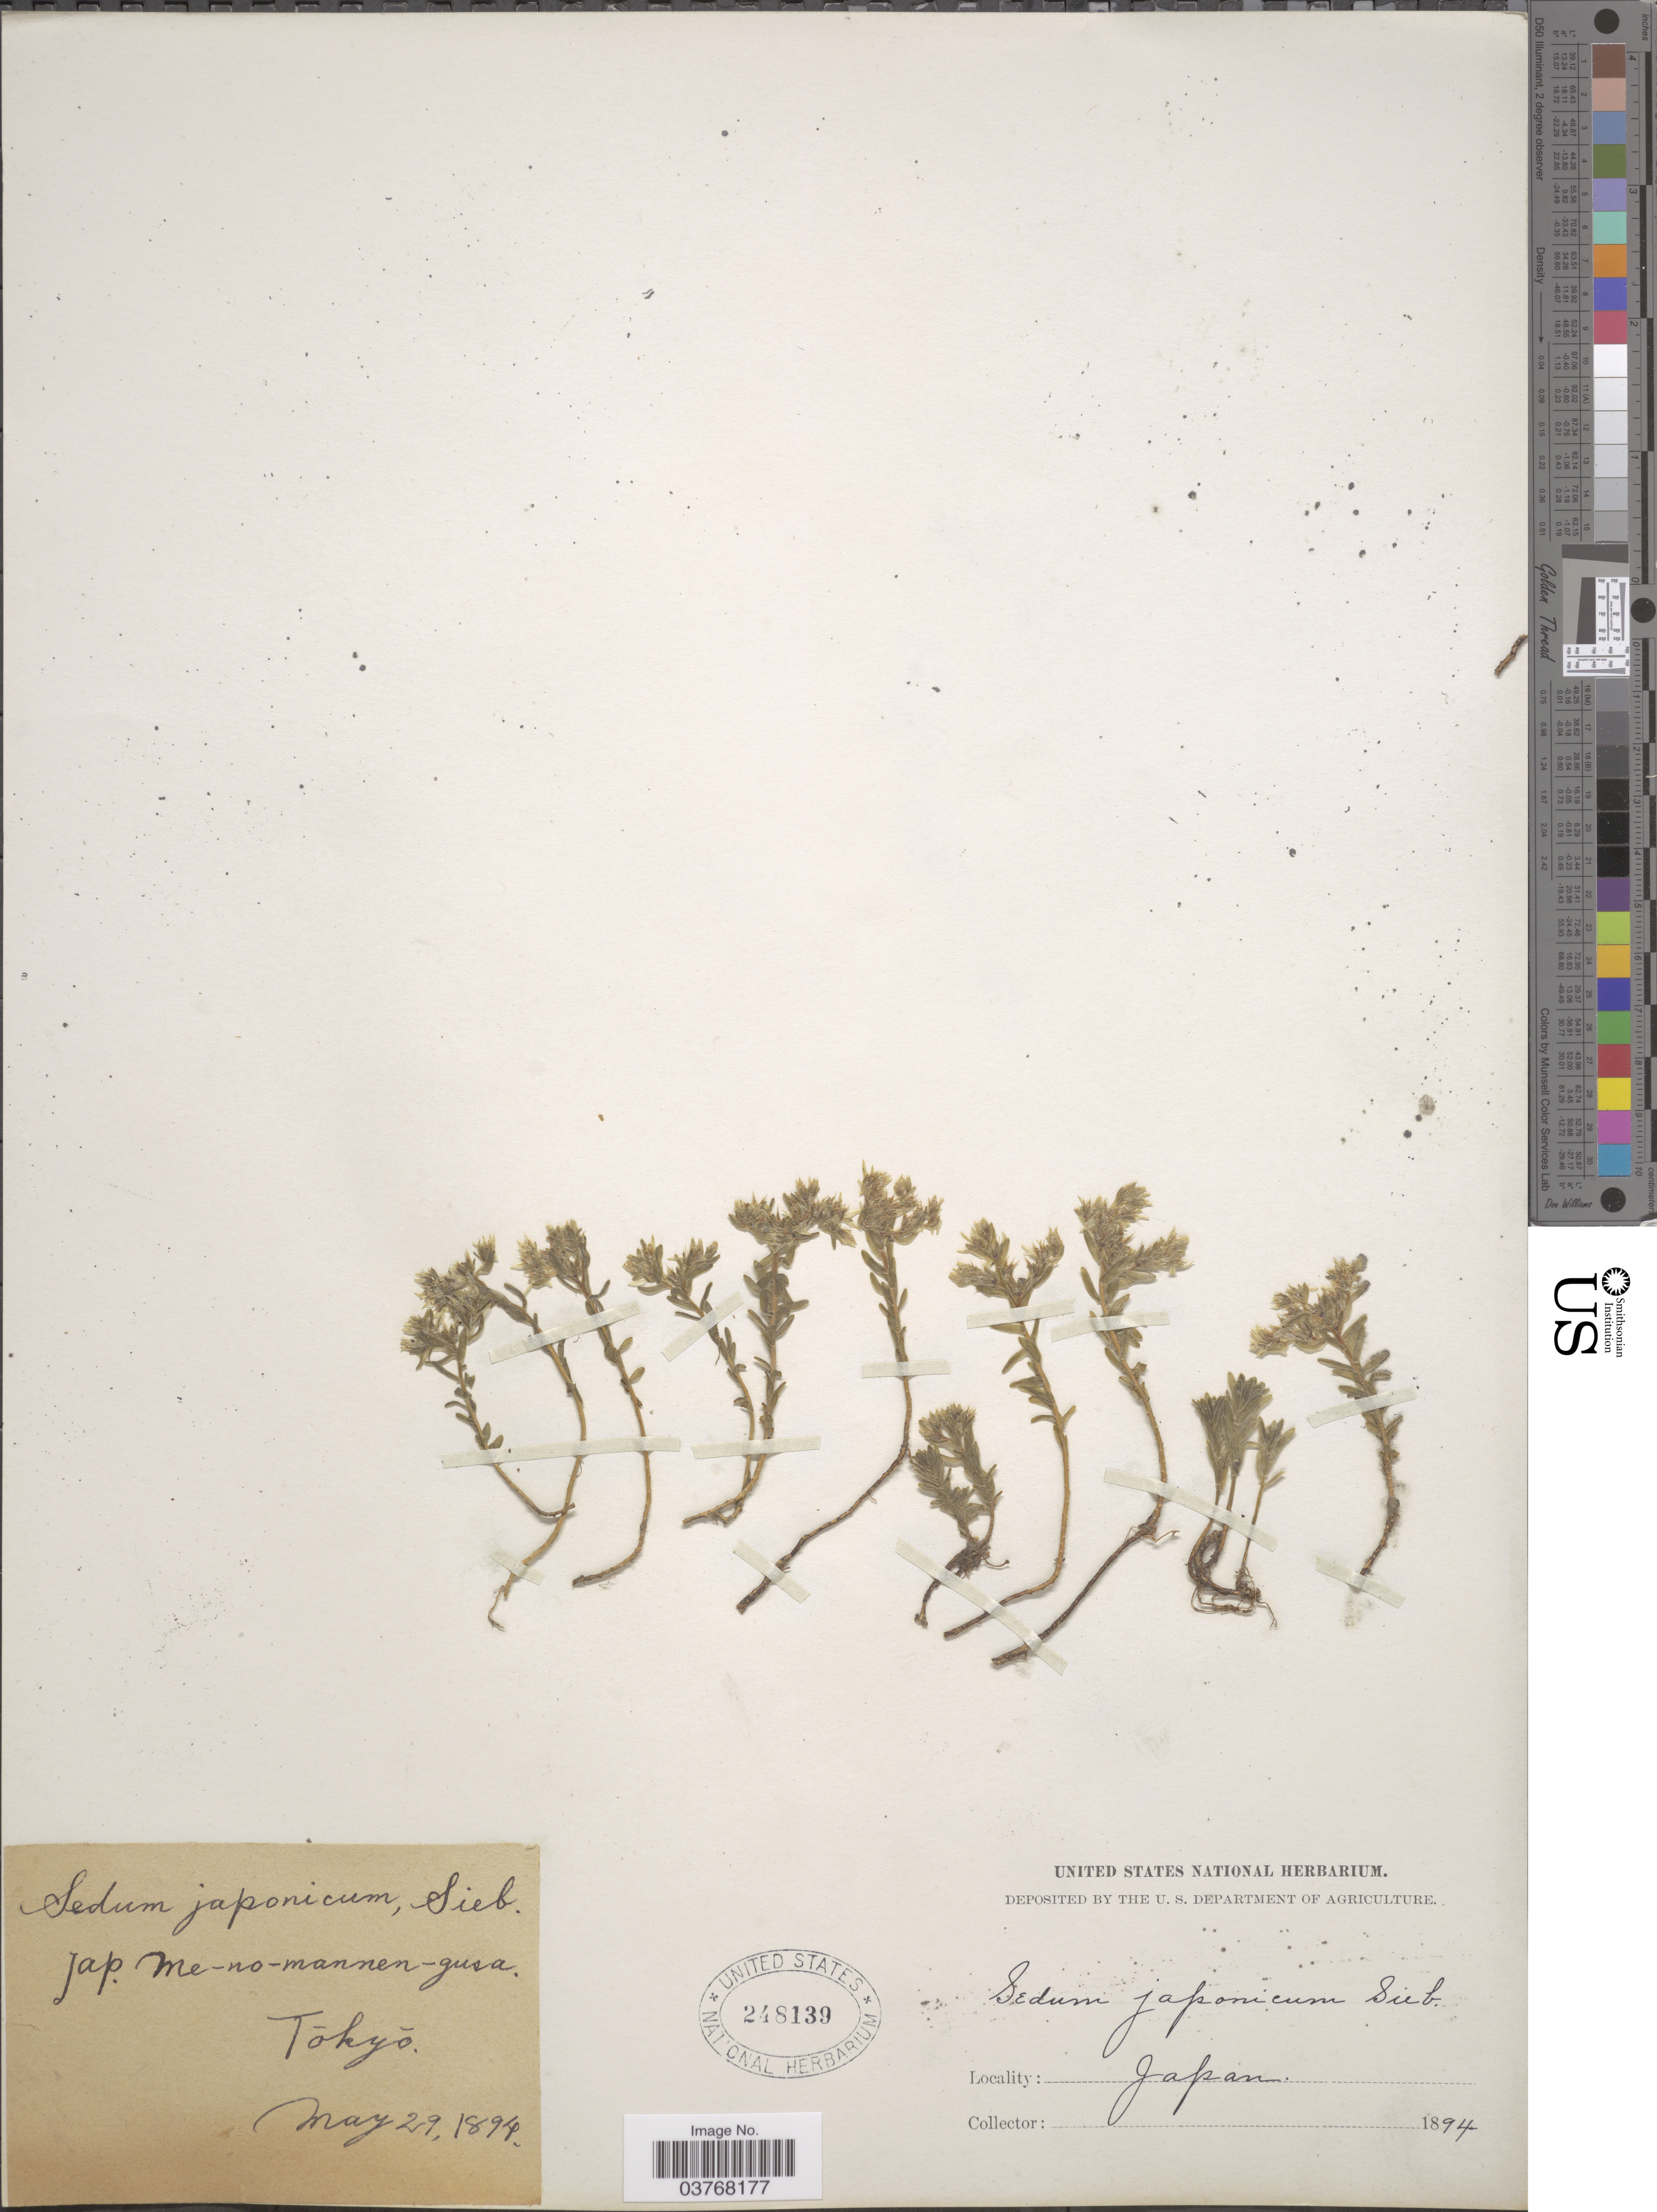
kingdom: Plantae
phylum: Tracheophyta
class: Magnoliopsida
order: Saxifragales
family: Crassulaceae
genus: Sedum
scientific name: Sedum japonicum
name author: Siebold ex Miq.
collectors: ex herb. United States National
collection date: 1894-05-29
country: Japan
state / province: Tokyo, Federal City of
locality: Tōkyō.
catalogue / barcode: US 248139